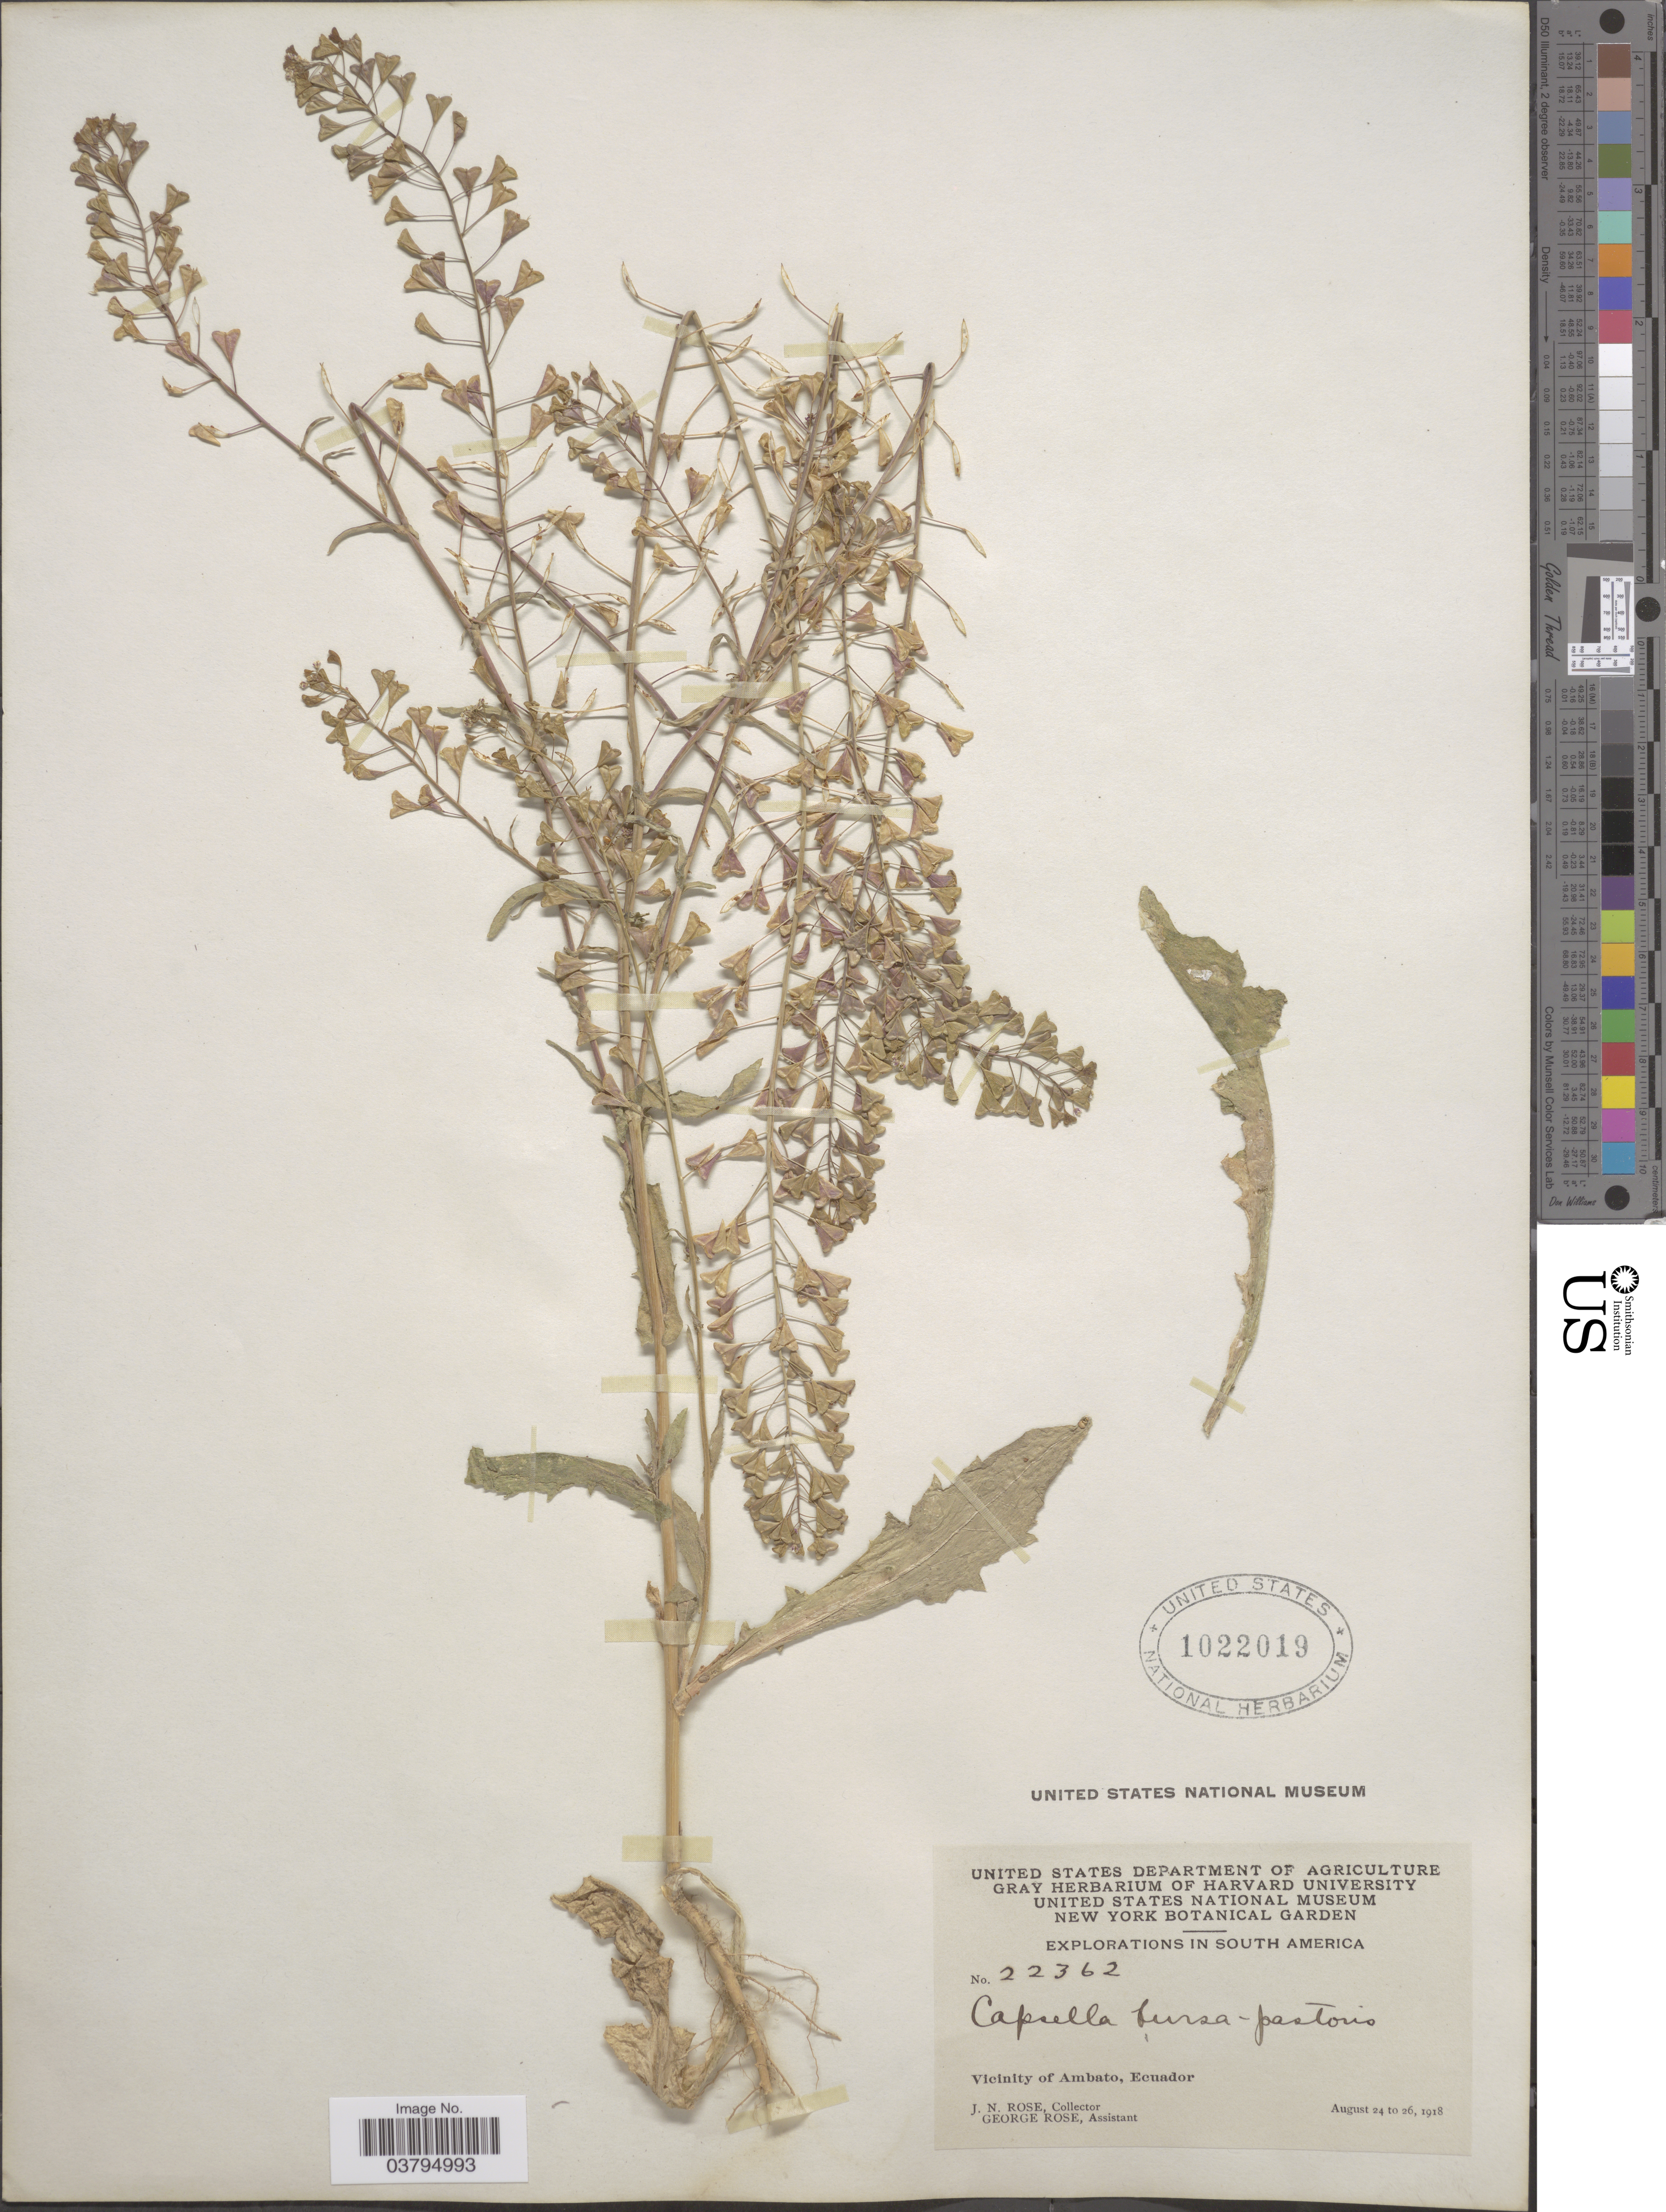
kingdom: Plantae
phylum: Tracheophyta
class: Magnoliopsida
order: Brassicales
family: Brassicaceae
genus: Capsella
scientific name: Capsella bursa-pastoris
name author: (L.) Medik.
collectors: J. N. Rose & G. Rose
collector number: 22362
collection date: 1918-08-24/1918-08-26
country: Ecuador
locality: Vicinity of Ambato.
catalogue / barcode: US 1022019